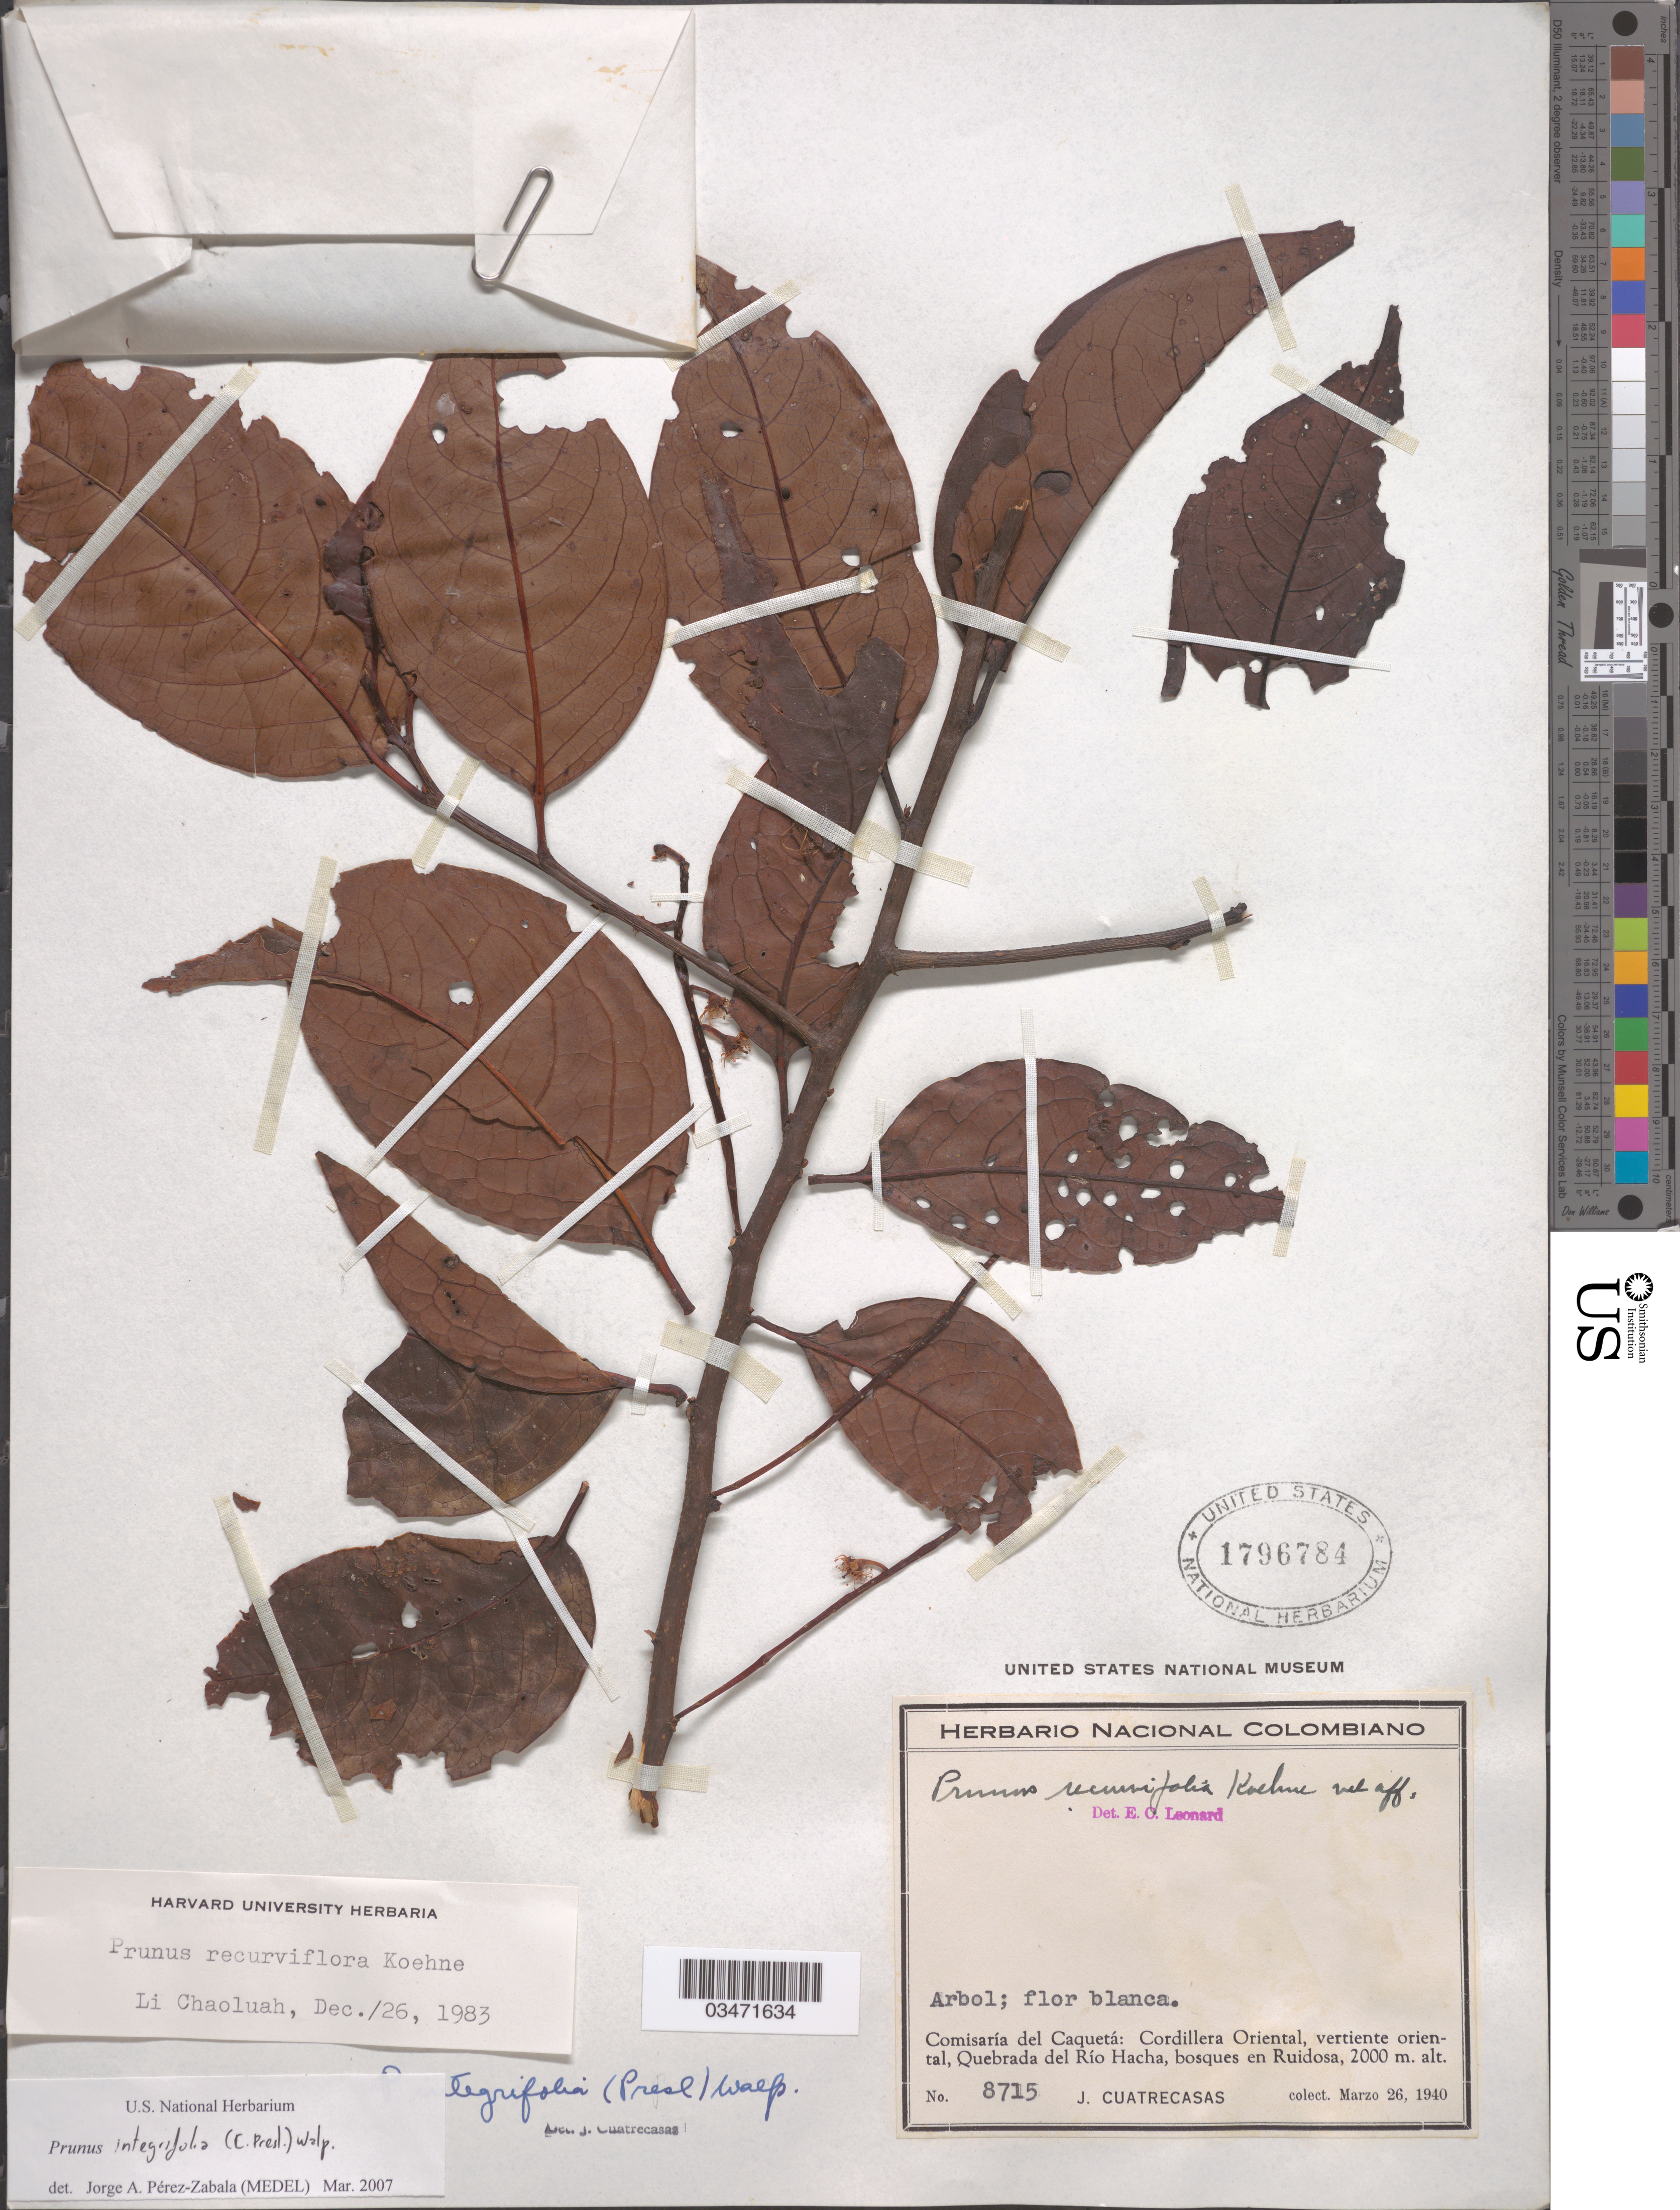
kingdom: Plantae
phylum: Tracheophyta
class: Magnoliopsida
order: Rosales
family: Rosaceae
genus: Prunus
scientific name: Prunus integrifolia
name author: (C. Presl) Walp.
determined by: Pérez-Zabala, Jorge A.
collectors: J. Cuatrecasas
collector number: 8715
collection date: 1940-03-26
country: Colombia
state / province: Caquetá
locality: Comisaría del Caquetá: Cordillera Oriental, vertiente oriental, Quebrada del Río Hacha, bosques en Ruidosa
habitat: Bosque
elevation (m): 2000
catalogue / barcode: US 1796784